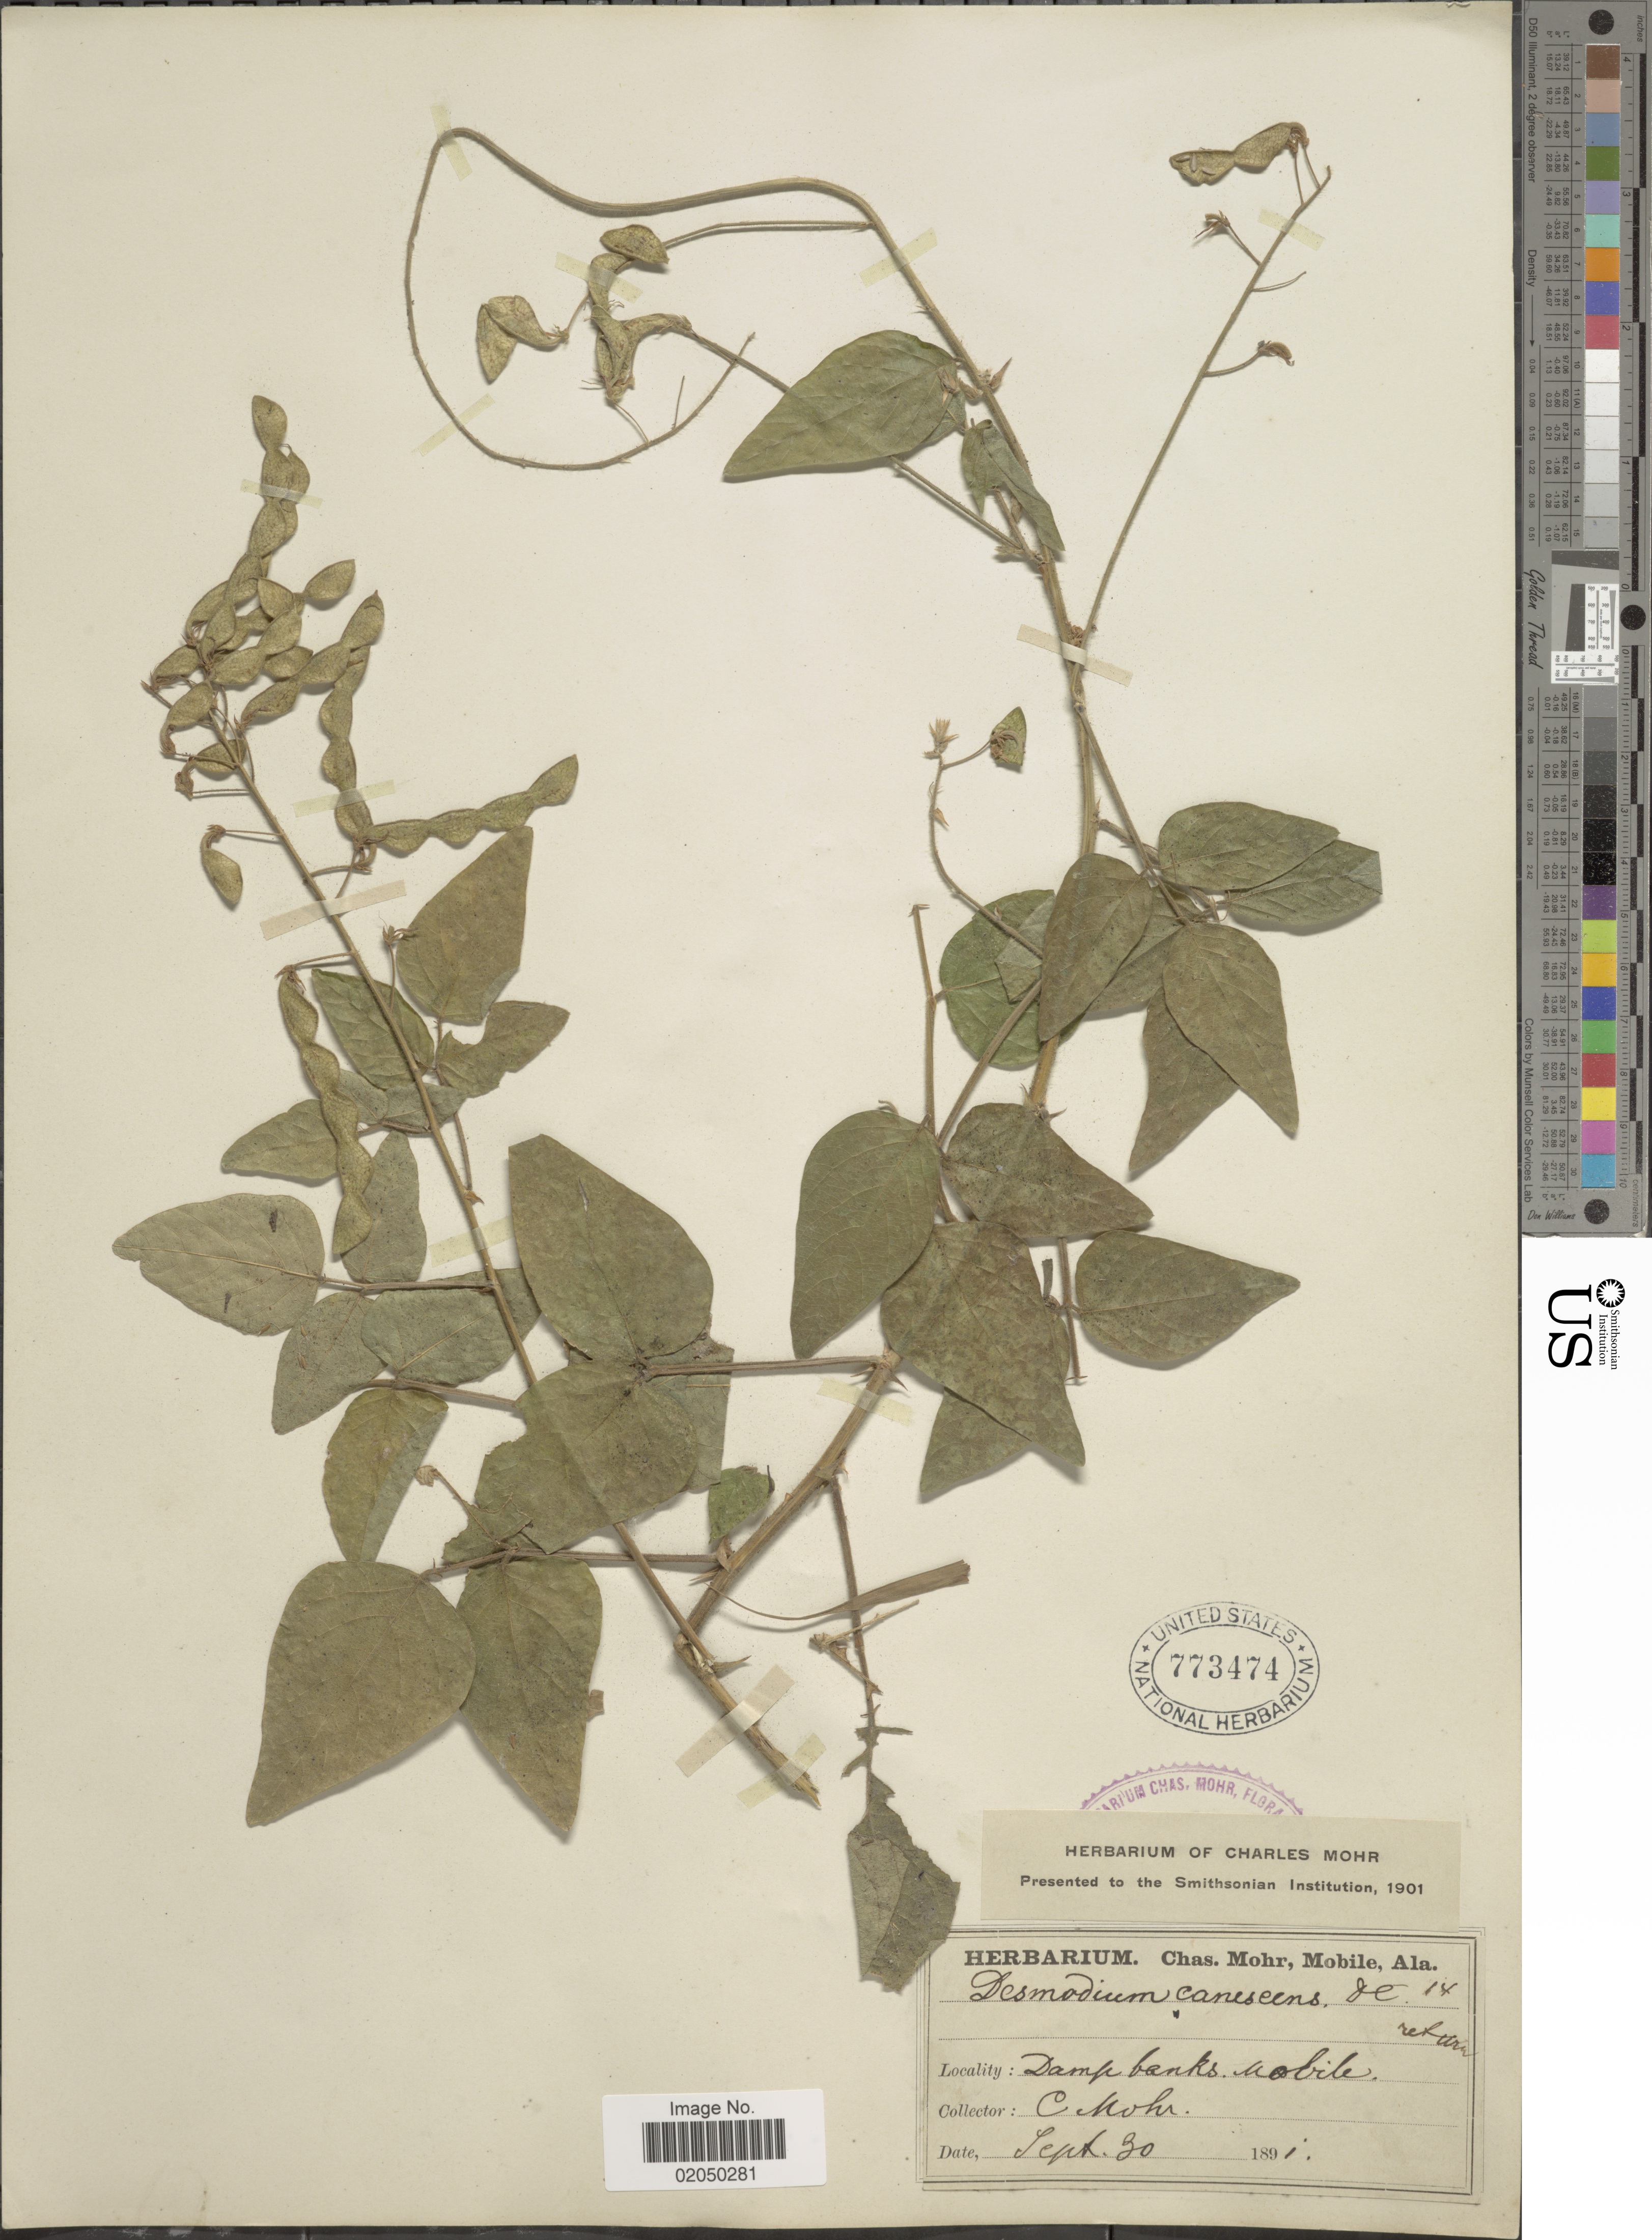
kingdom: Plantae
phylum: Tracheophyta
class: Magnoliopsida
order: Fabales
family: Fabaceae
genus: Desmodium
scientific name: Desmodium canescens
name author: (L.) DC.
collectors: Mohr, C. T. (herbarium)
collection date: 1891-09-30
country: United States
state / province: Alabama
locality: Mobile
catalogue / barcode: US 773474